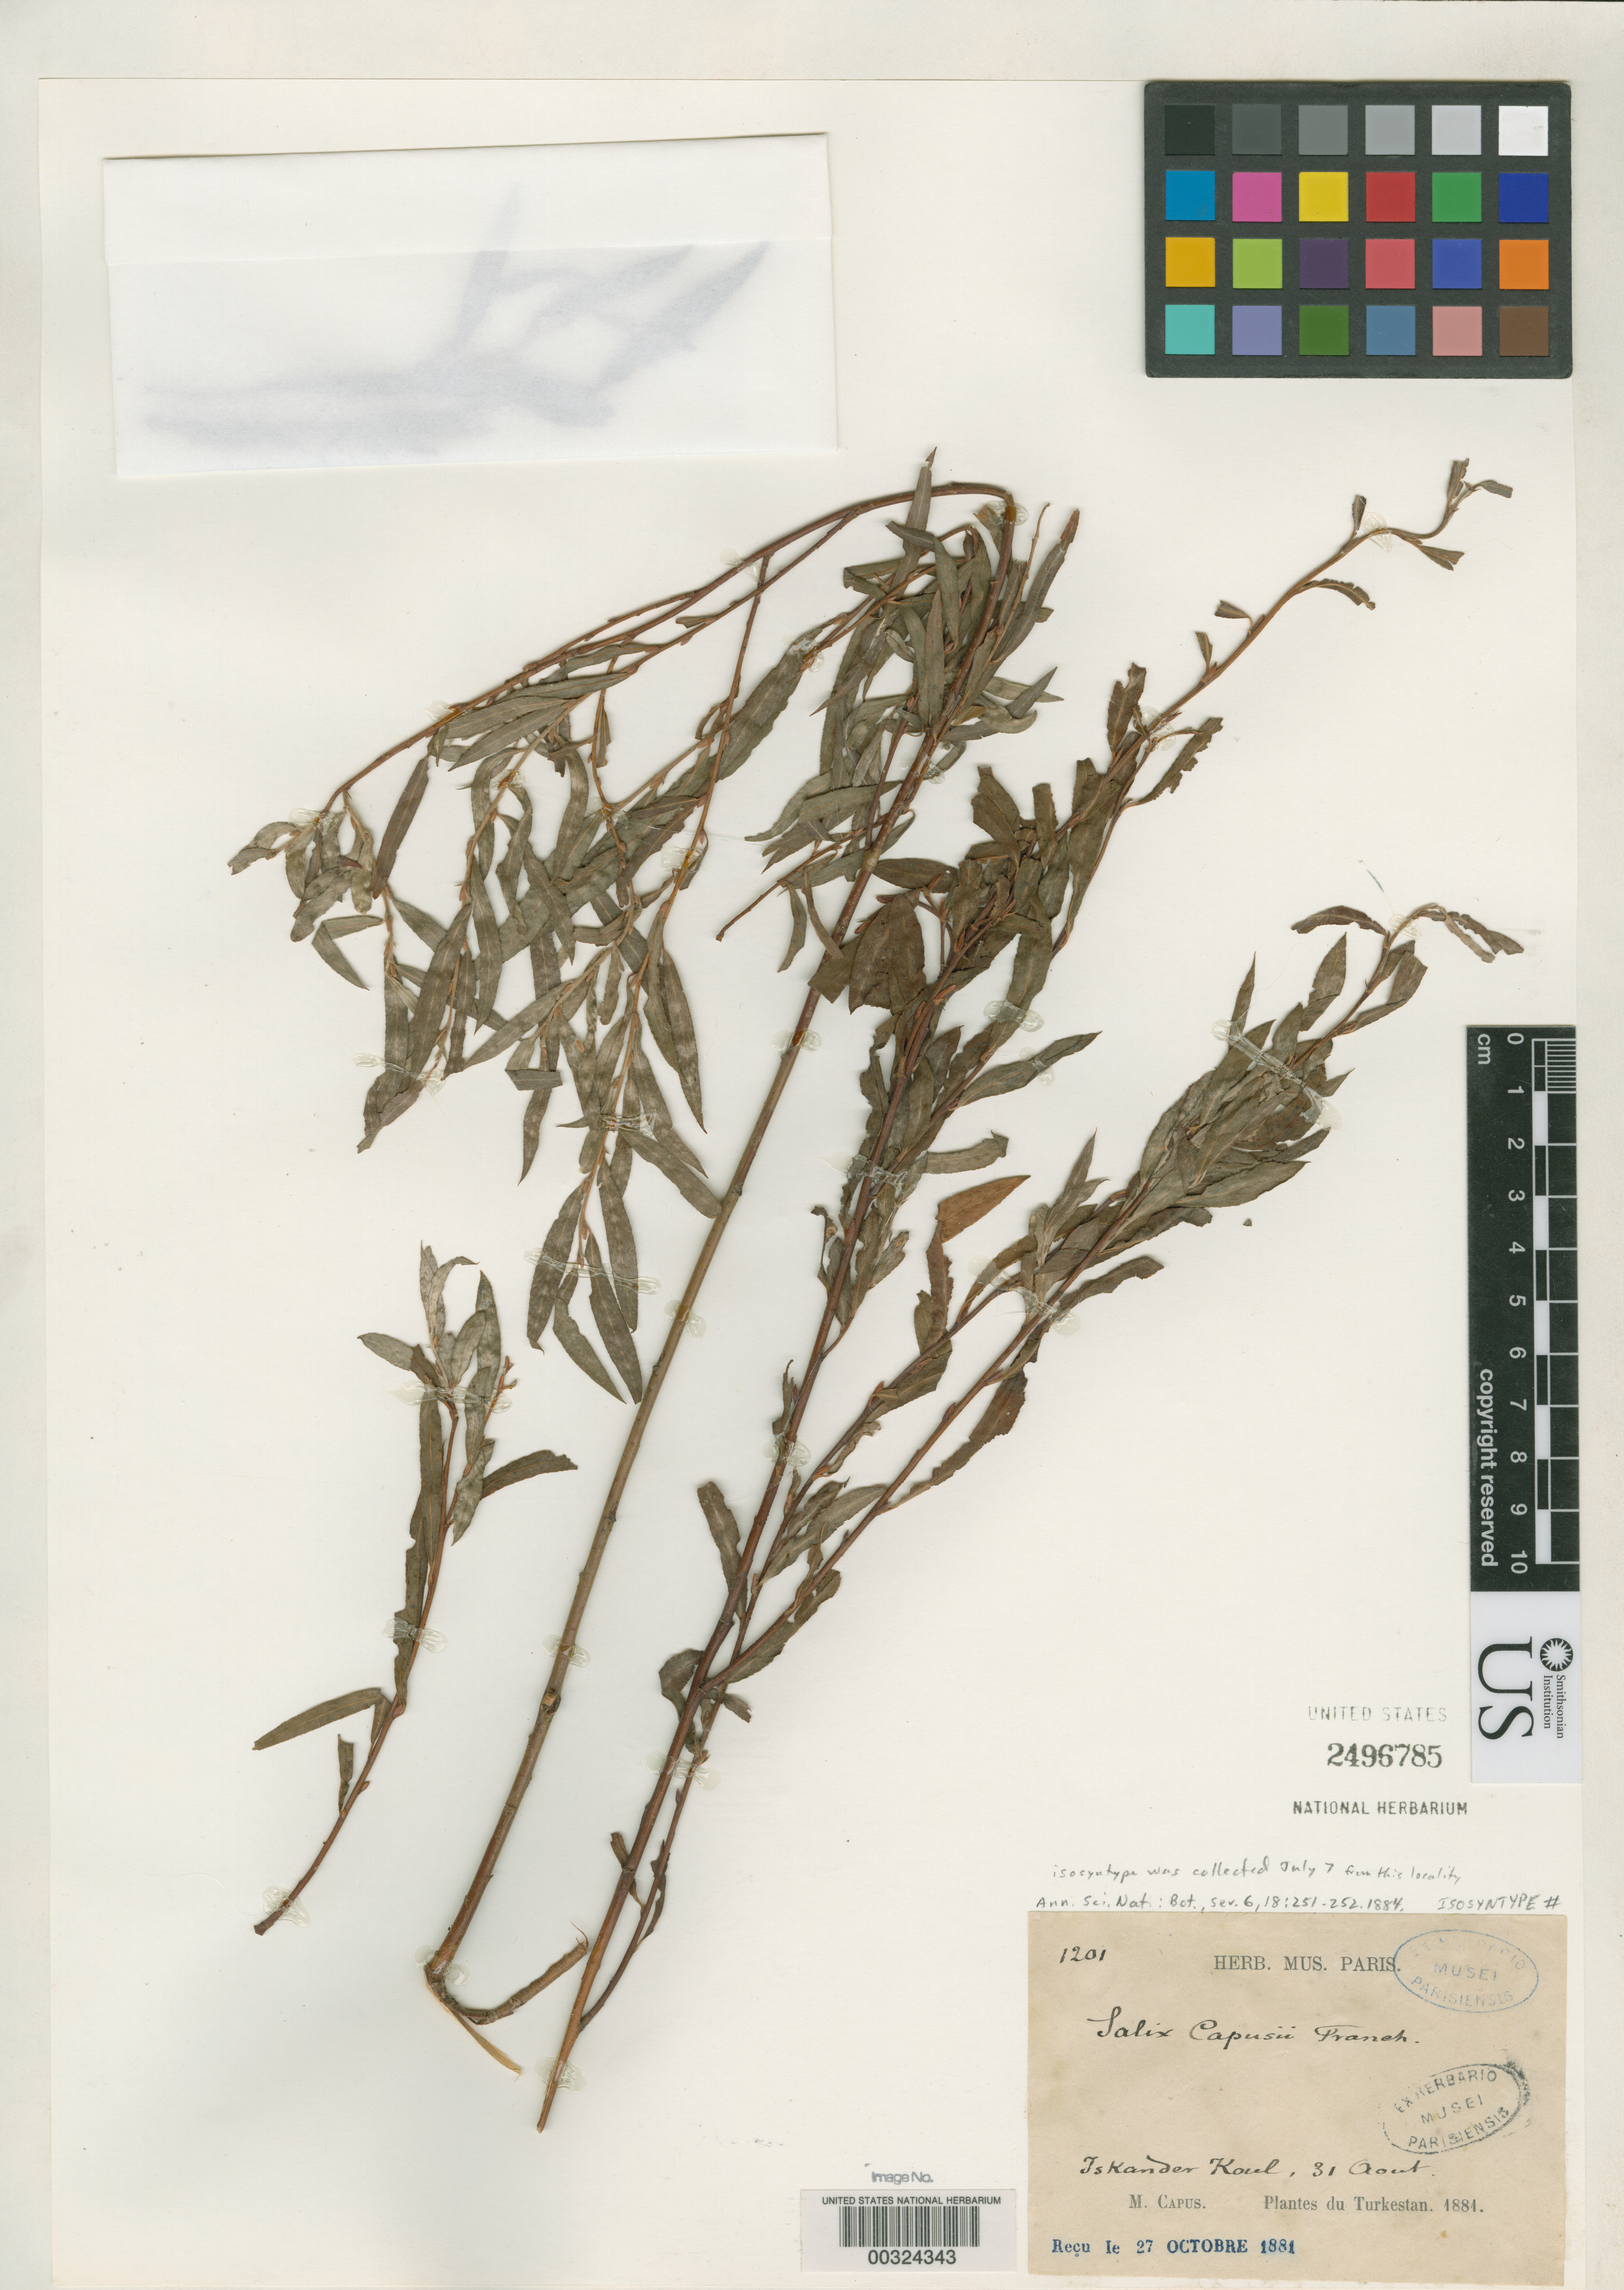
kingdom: Plantae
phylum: Tracheophyta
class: Magnoliopsida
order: Malpighiales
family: Salicaceae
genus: Salix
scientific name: Salix capusii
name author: Franch.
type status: Isosyntype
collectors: M. Capus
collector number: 1201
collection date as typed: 31 Aug 1881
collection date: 1881-08-31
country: Turkey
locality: Iskander Koul.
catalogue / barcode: US 2496785